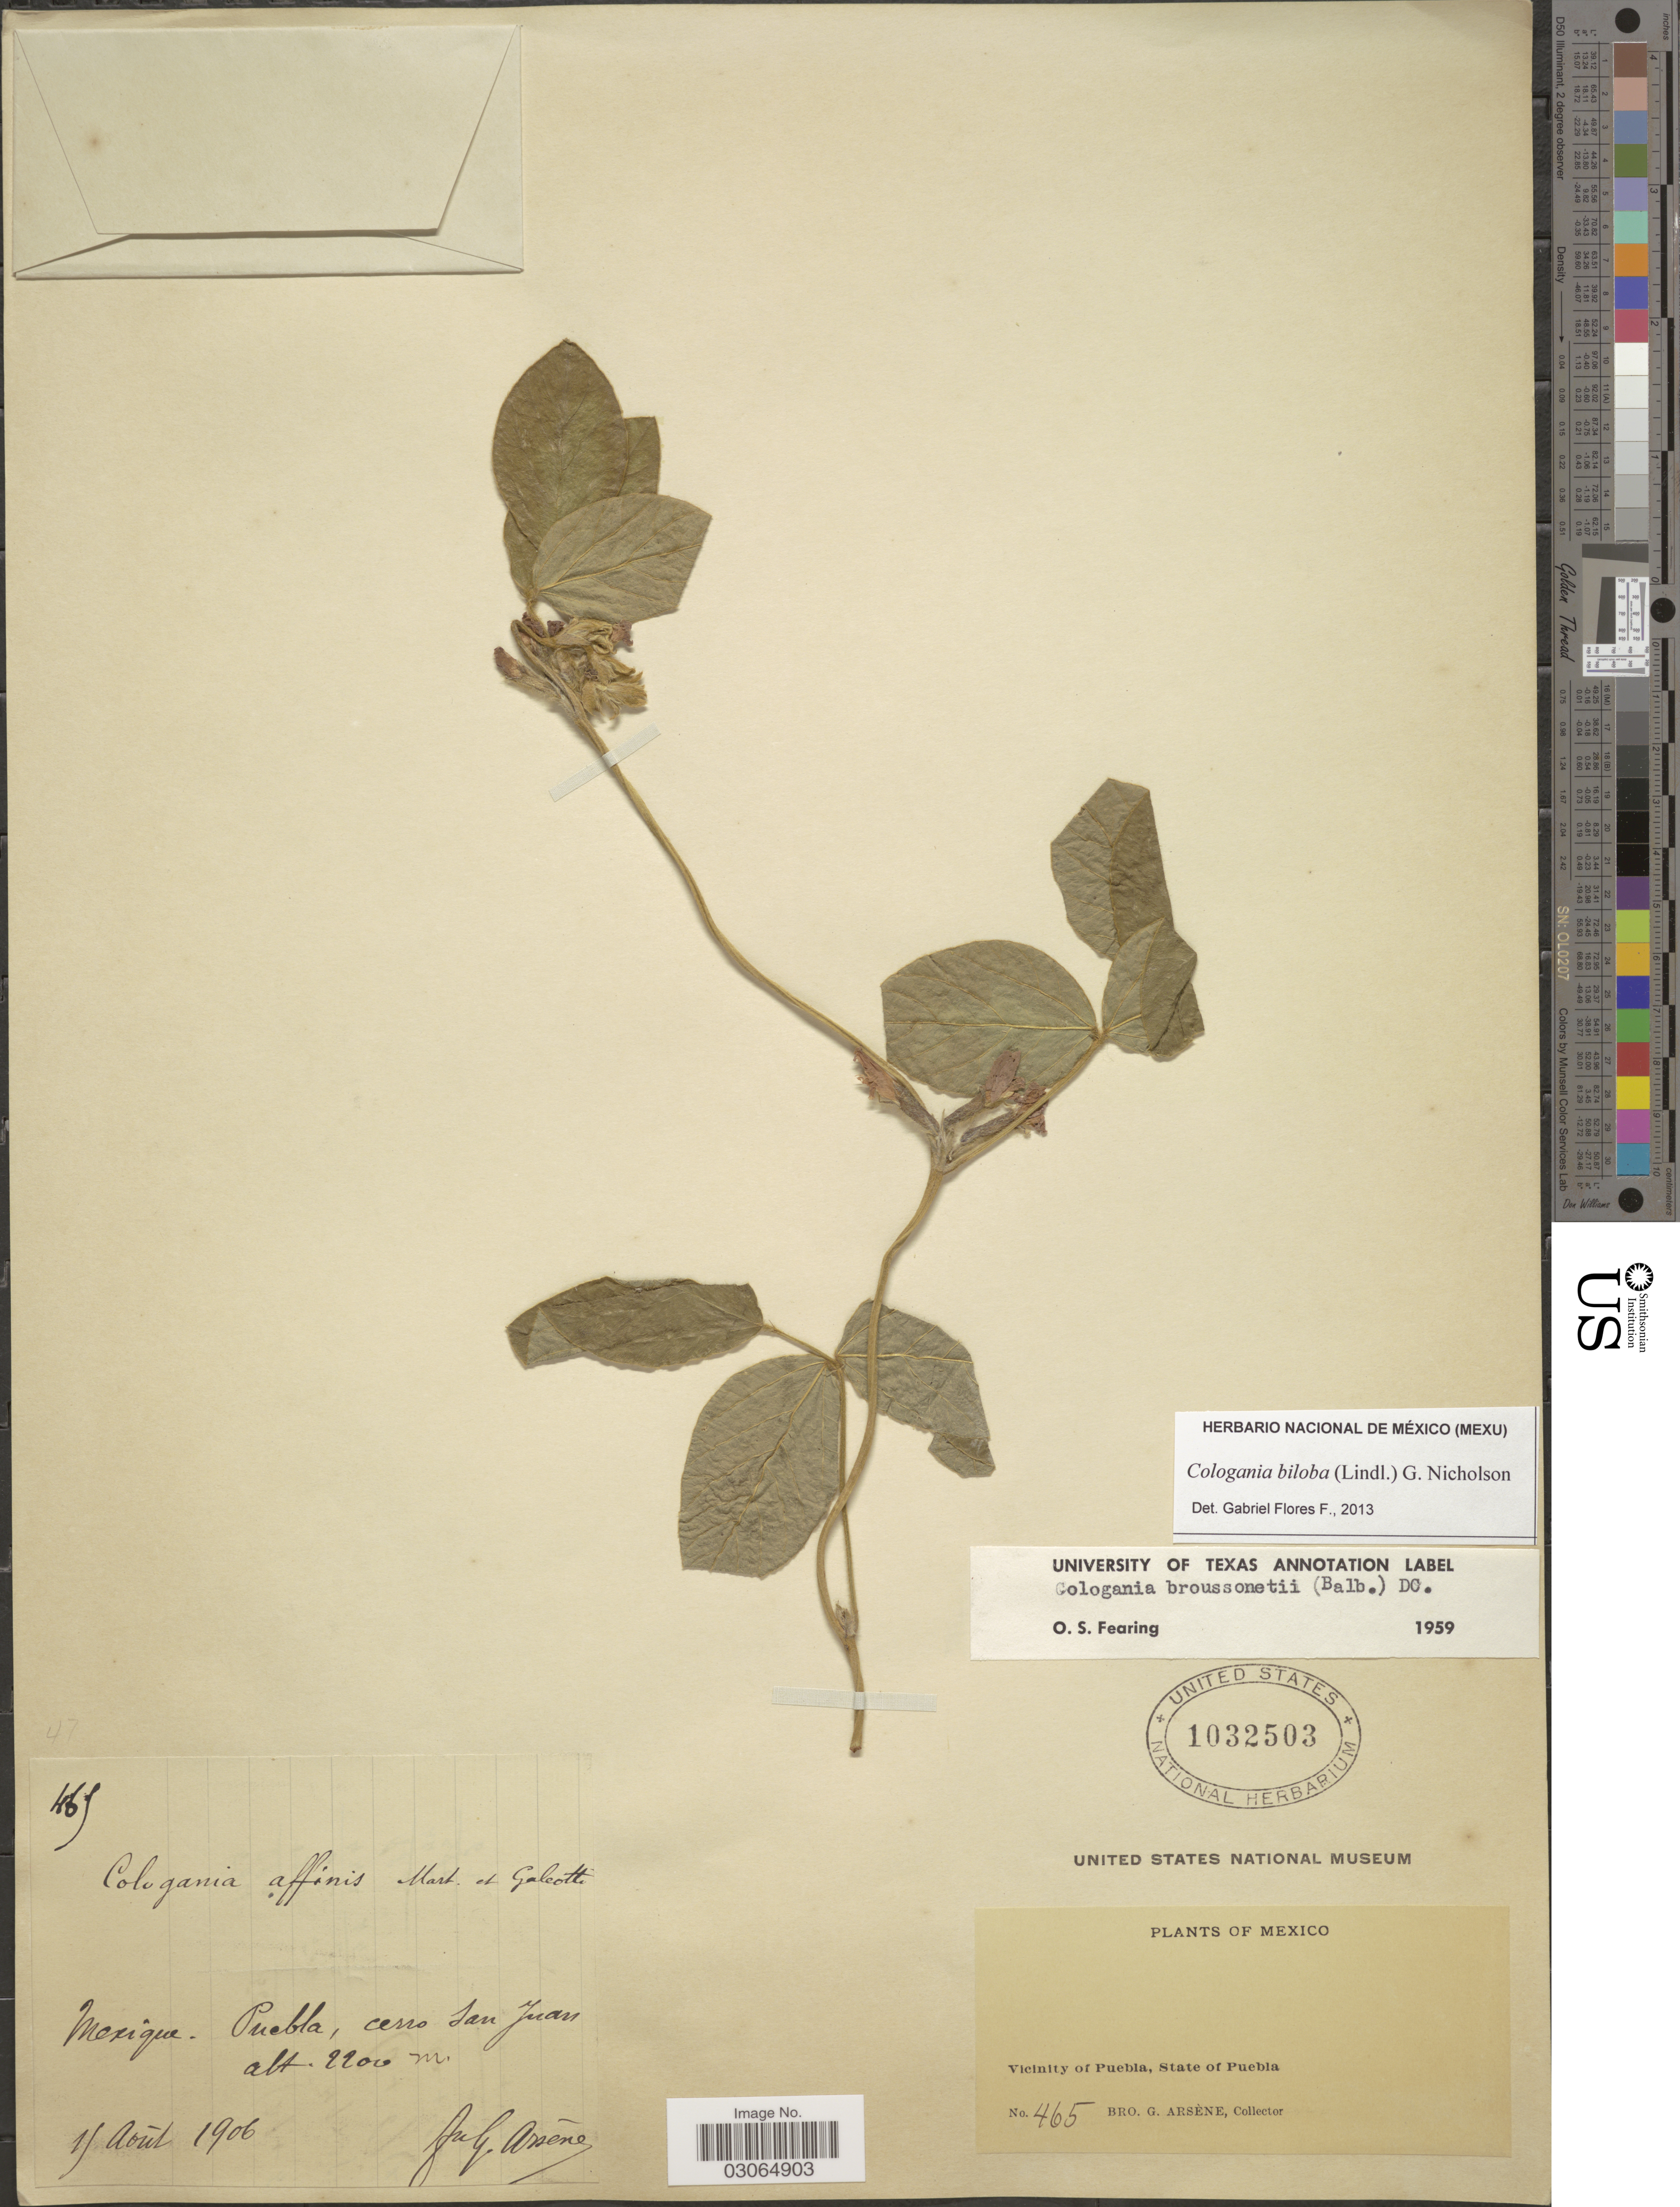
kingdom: Plantae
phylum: Tracheophyta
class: Magnoliopsida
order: Fabales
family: Fabaceae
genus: Cologania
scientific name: Cologania biloba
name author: (Lindl.) G. Nicholson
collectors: Bro. G. Arsène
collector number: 465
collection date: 1906-08-15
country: Mexico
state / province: Puebla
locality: Vicinity of Puebla. Cerro San Juan.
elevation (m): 2200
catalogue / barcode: US 1032503